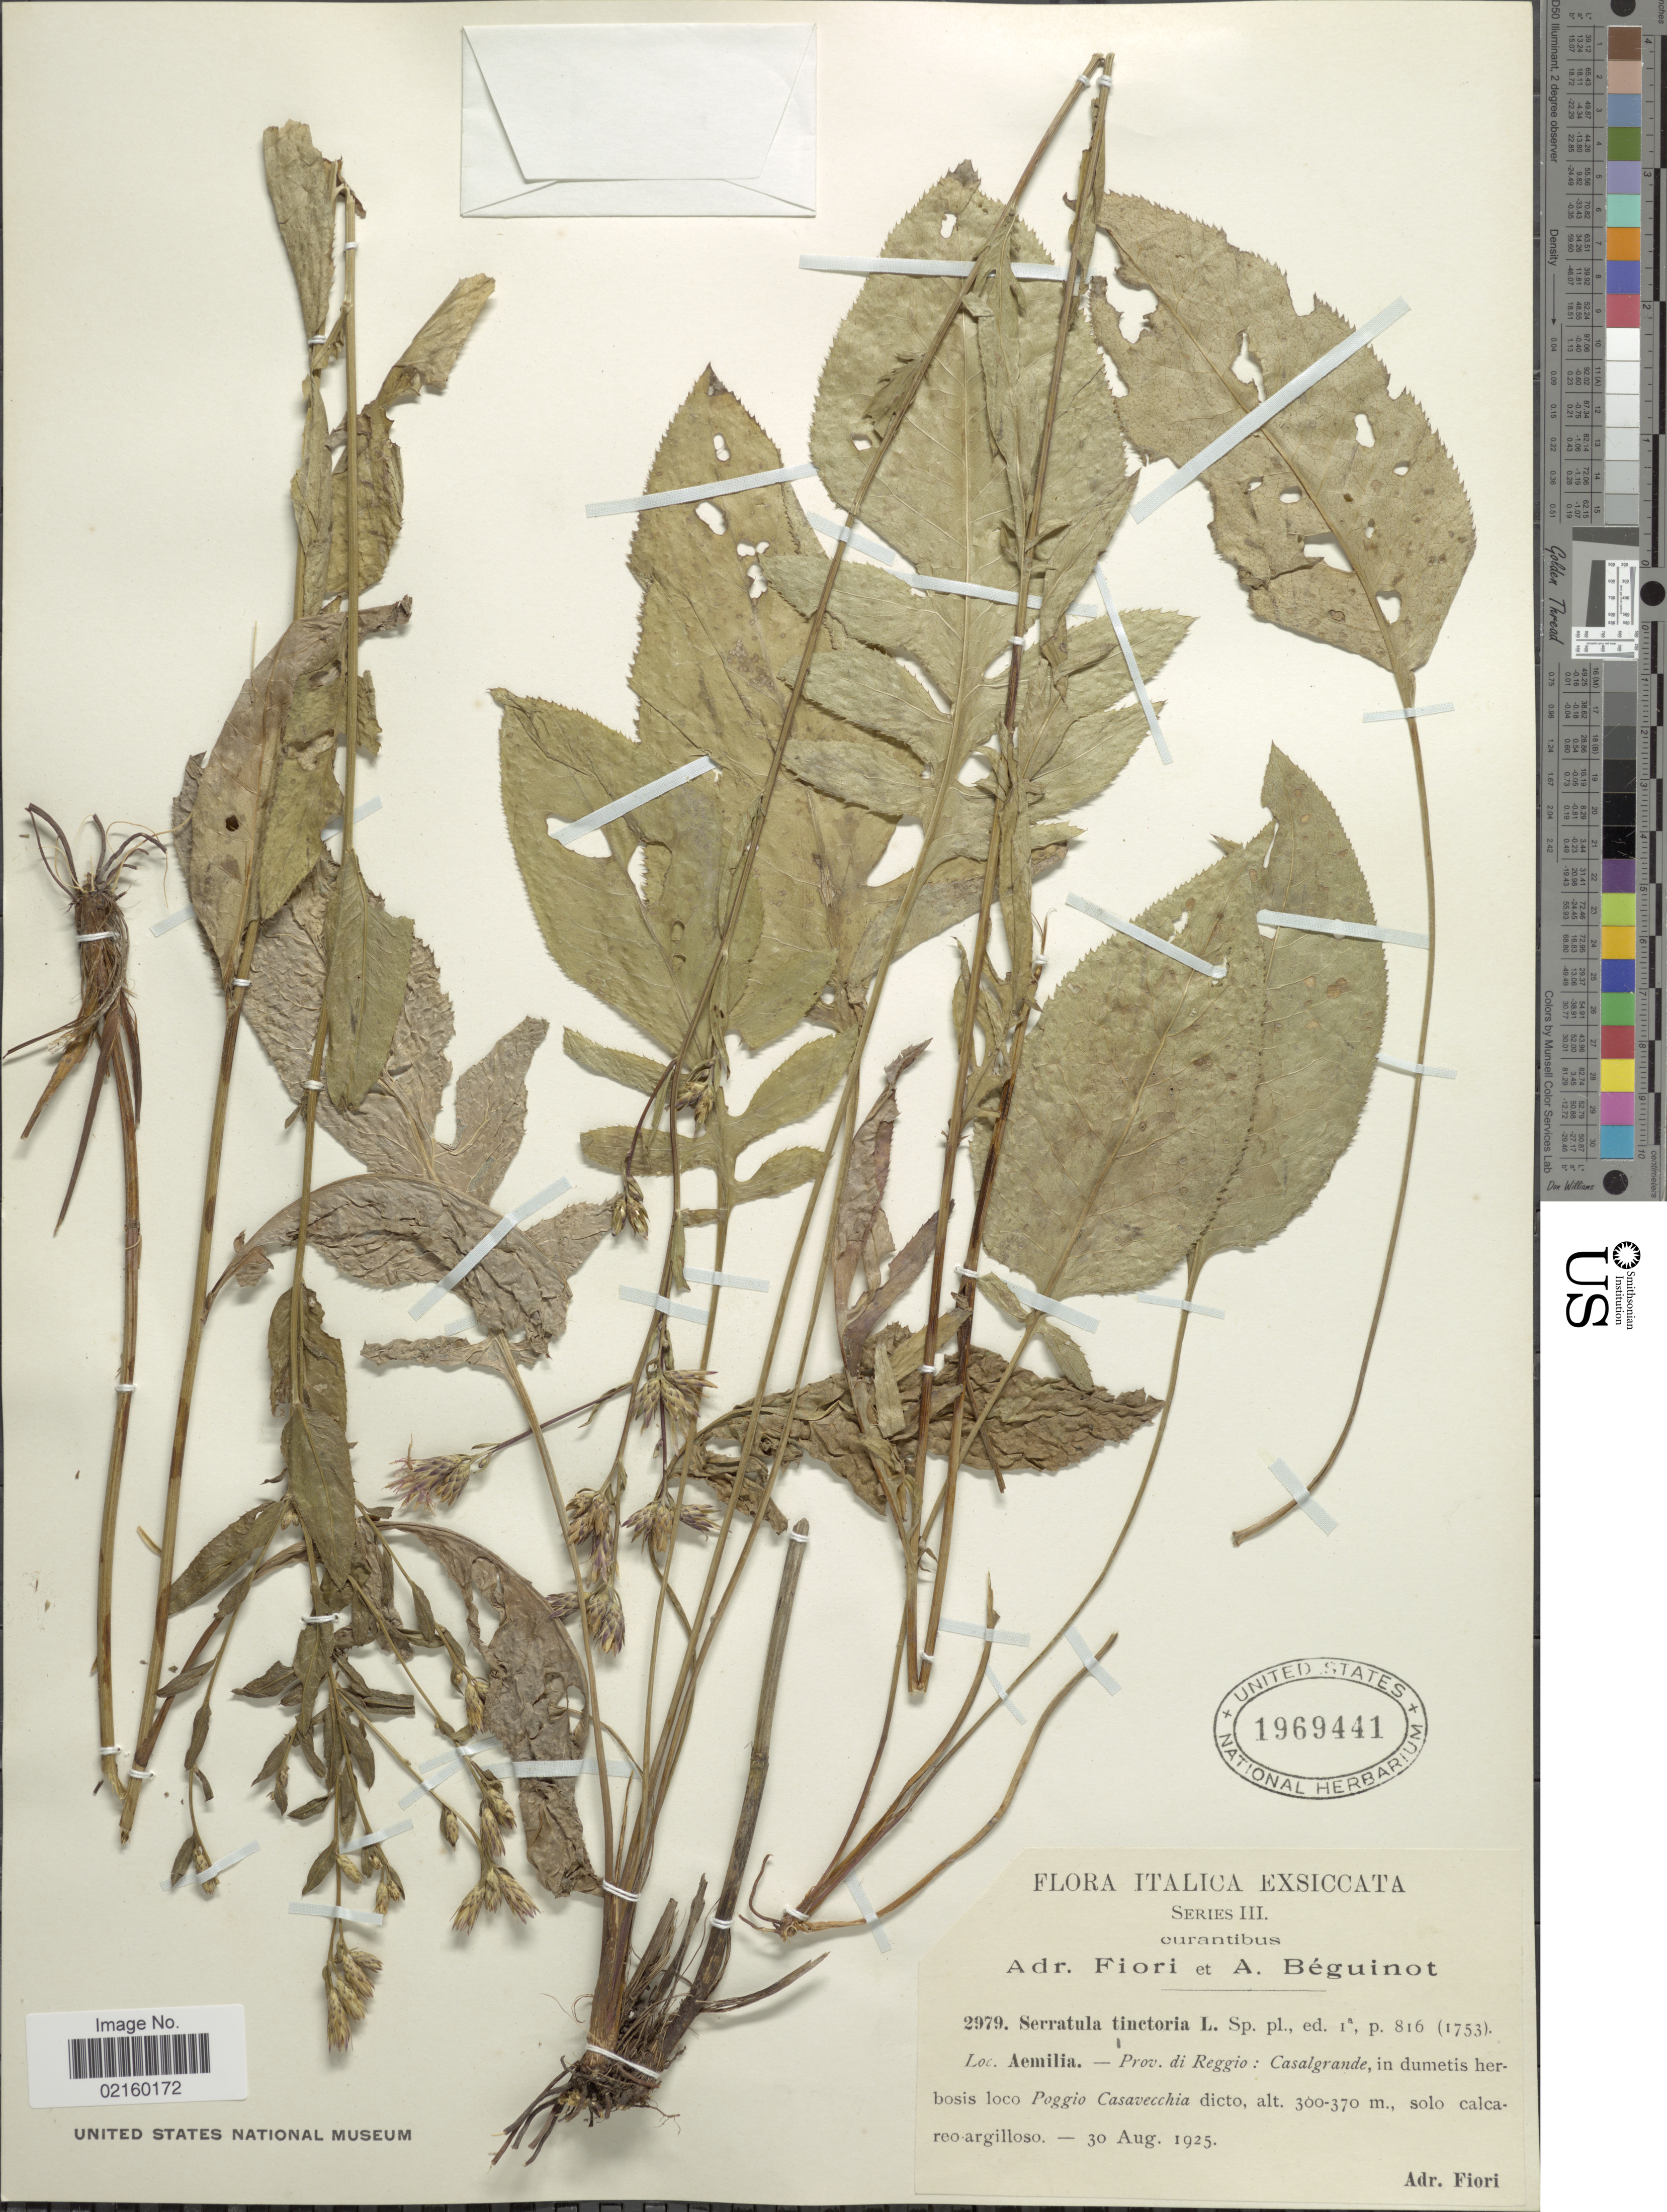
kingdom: Plantae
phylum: Tracheophyta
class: Magnoliopsida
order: Asterales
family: Asteraceae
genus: Serratula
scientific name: Serratula tinctoria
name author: L.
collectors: A. Fiori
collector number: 2979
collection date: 1925-08-30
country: Italy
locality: Aemilia, Prov. di Reggio, Casalgrande, Poggio Casavecchia dicto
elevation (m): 300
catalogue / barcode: US 1969441